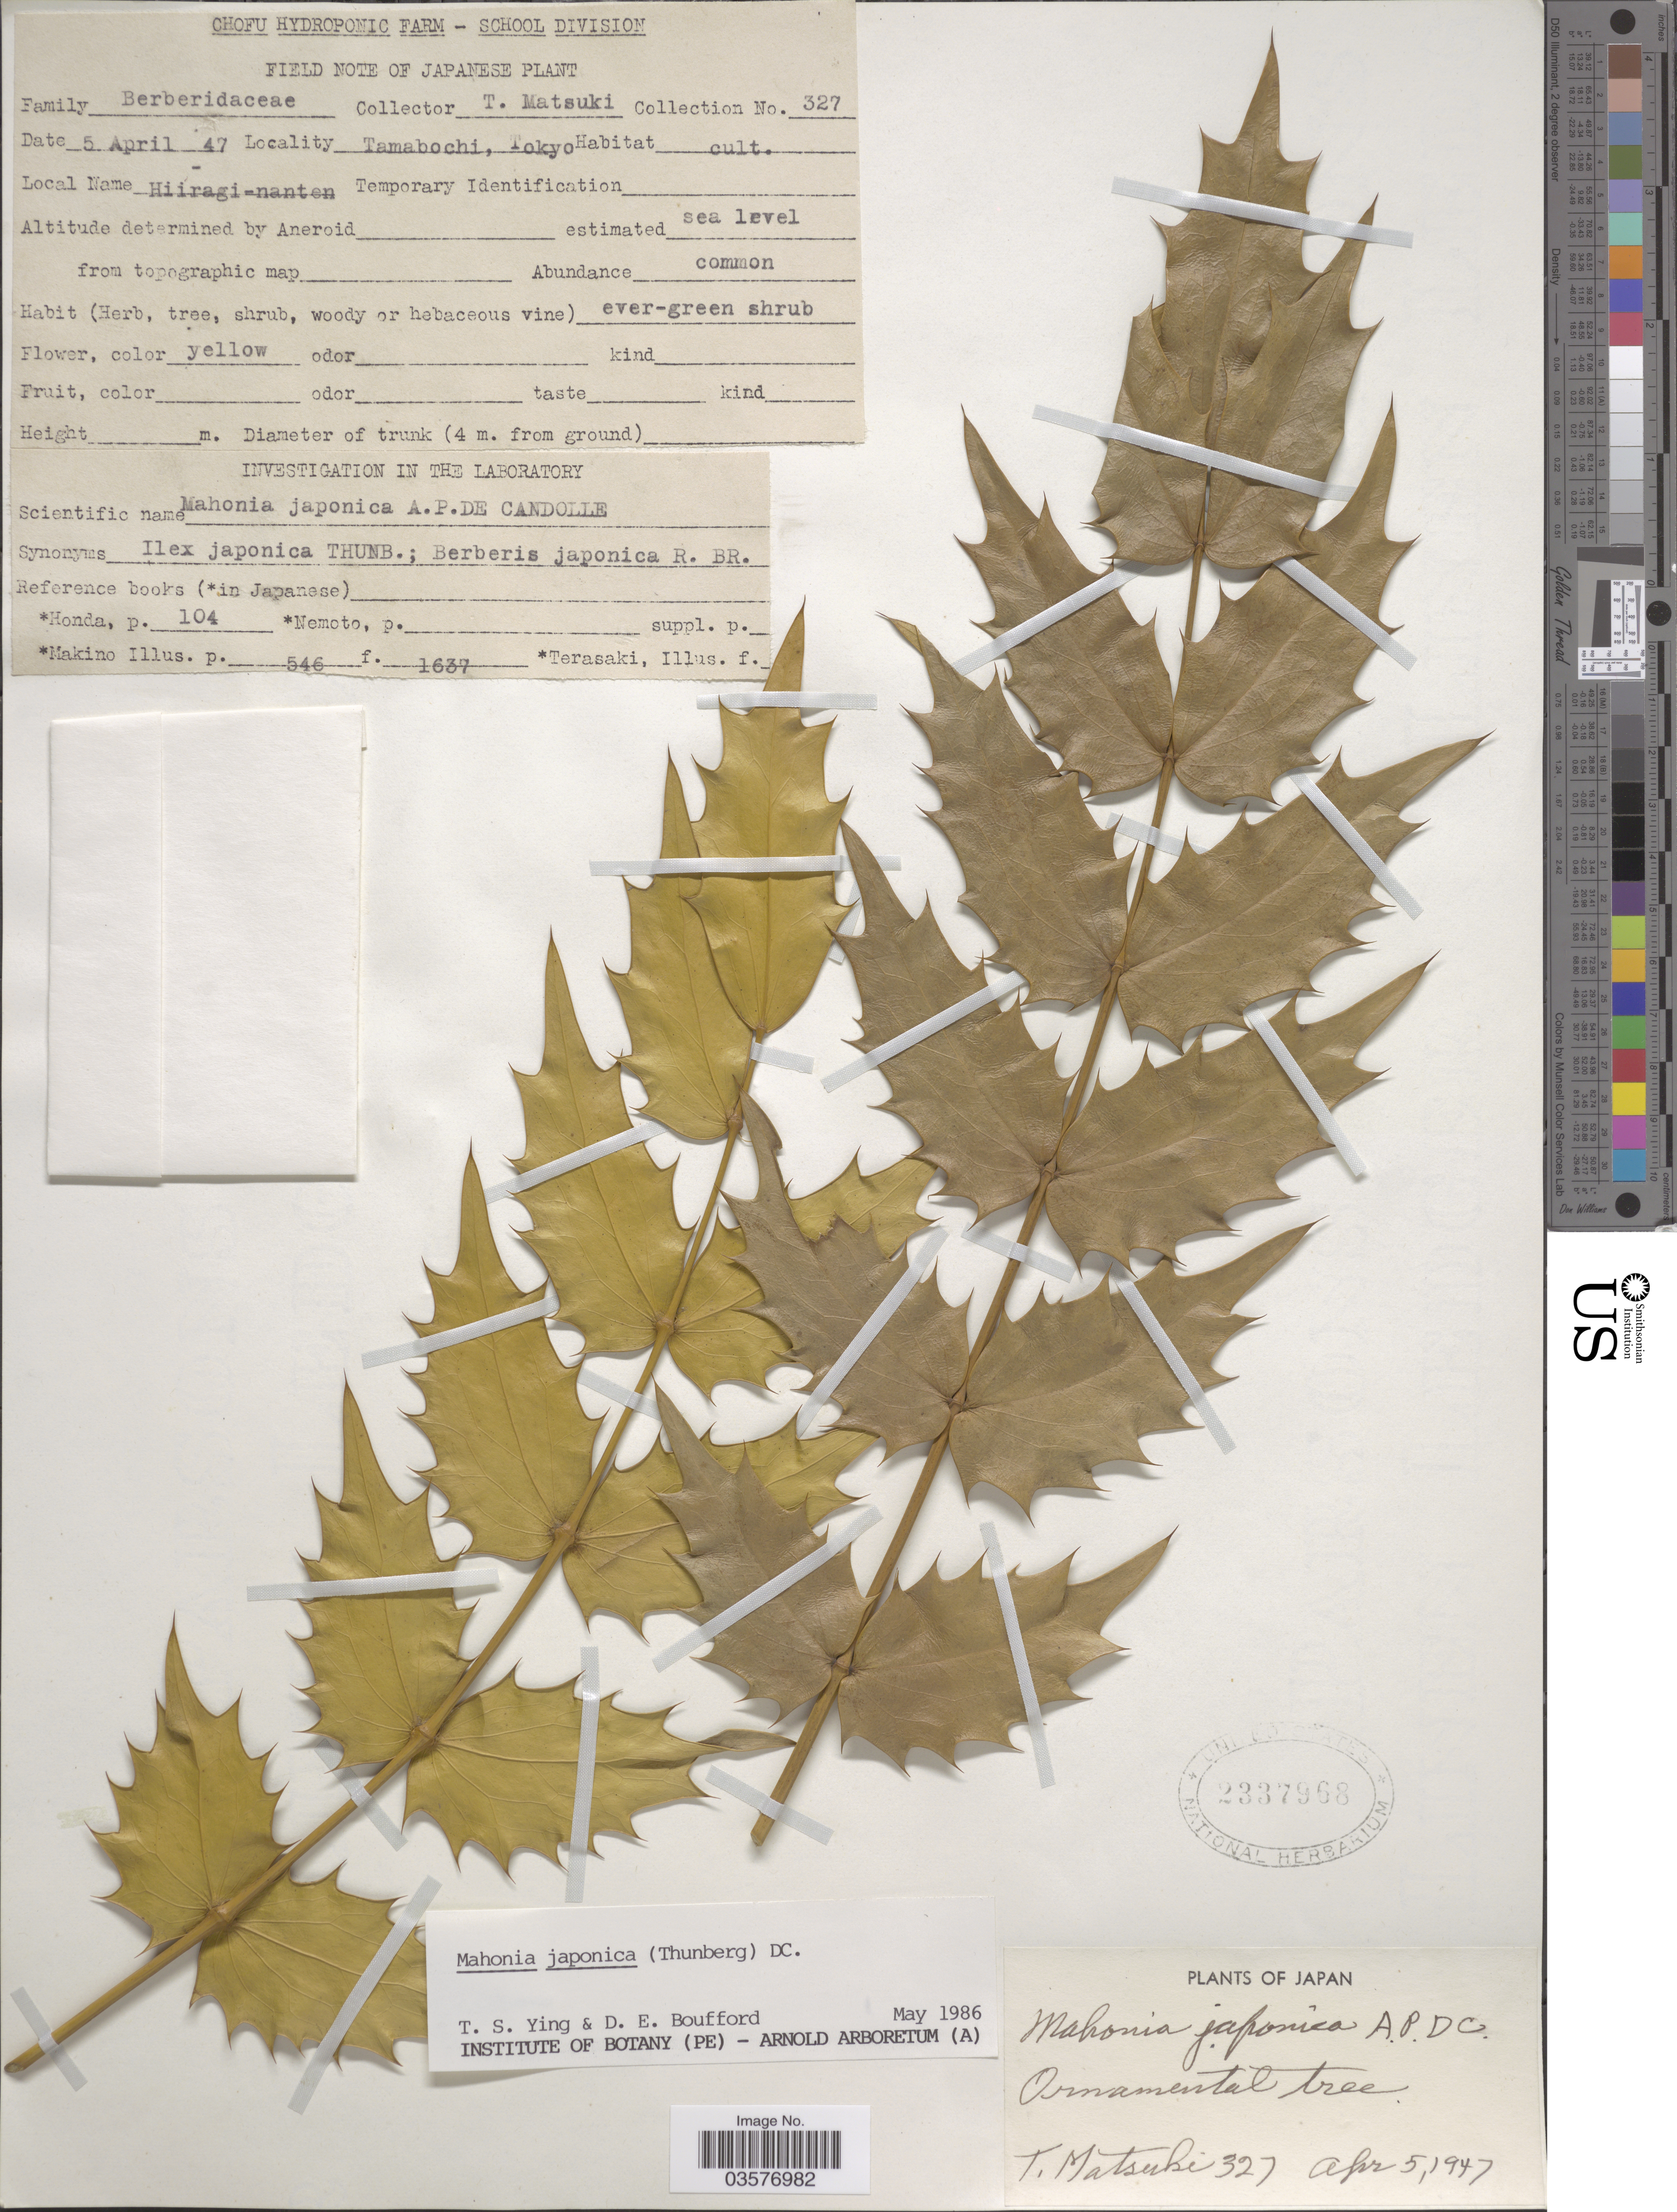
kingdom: Plantae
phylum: Tracheophyta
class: Magnoliopsida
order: Ranunculales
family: Berberidaceae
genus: Mahonia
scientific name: Mahonia japonica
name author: (Thunb.) DC.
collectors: T. Matsuki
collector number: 327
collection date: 1947-04-05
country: Japan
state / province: Tokyo, Federal City of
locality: Tamabochi.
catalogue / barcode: US 2337968